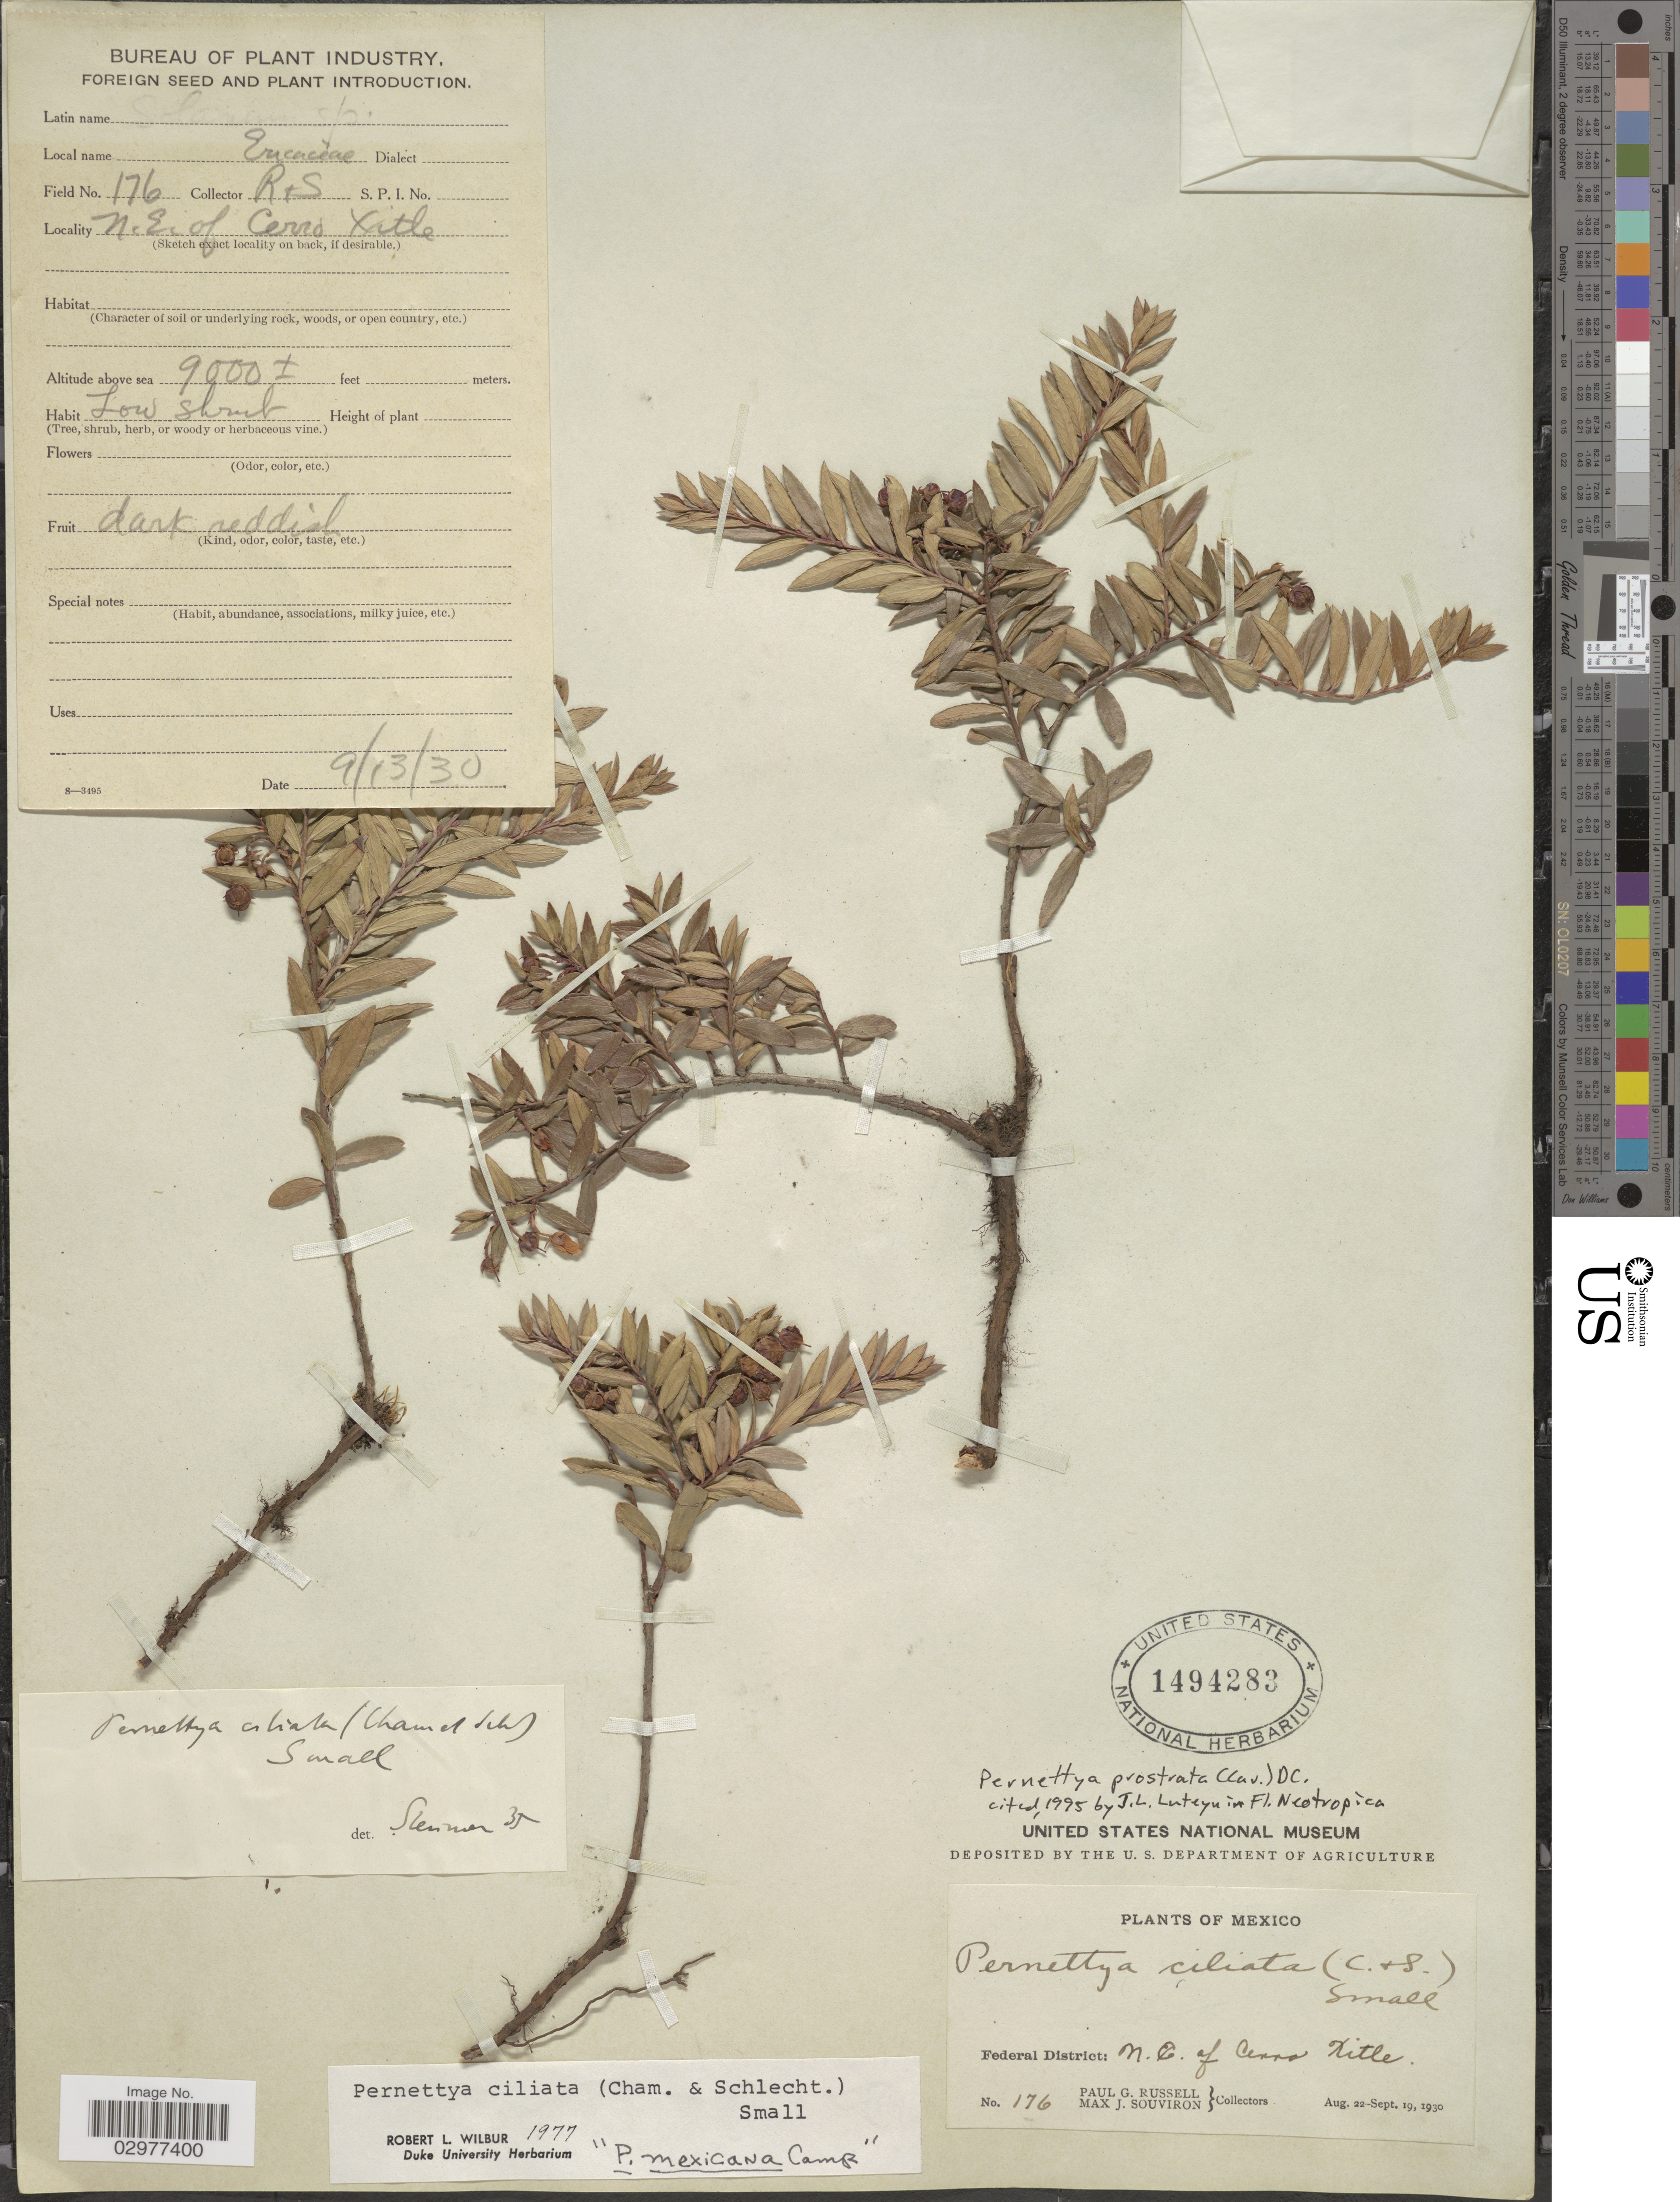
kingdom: Plantae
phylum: Tracheophyta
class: Magnoliopsida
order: Ericales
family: Ericaceae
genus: Pernettya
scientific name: Pernettya prostrata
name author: (Cav.) DC.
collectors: P. G. Russell & M. J. Souviron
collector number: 176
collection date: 1930-09-13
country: Mexico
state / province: Distrito Federal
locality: Federal District: N.E. of Cerro Xitle.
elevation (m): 2743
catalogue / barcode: US 1494283